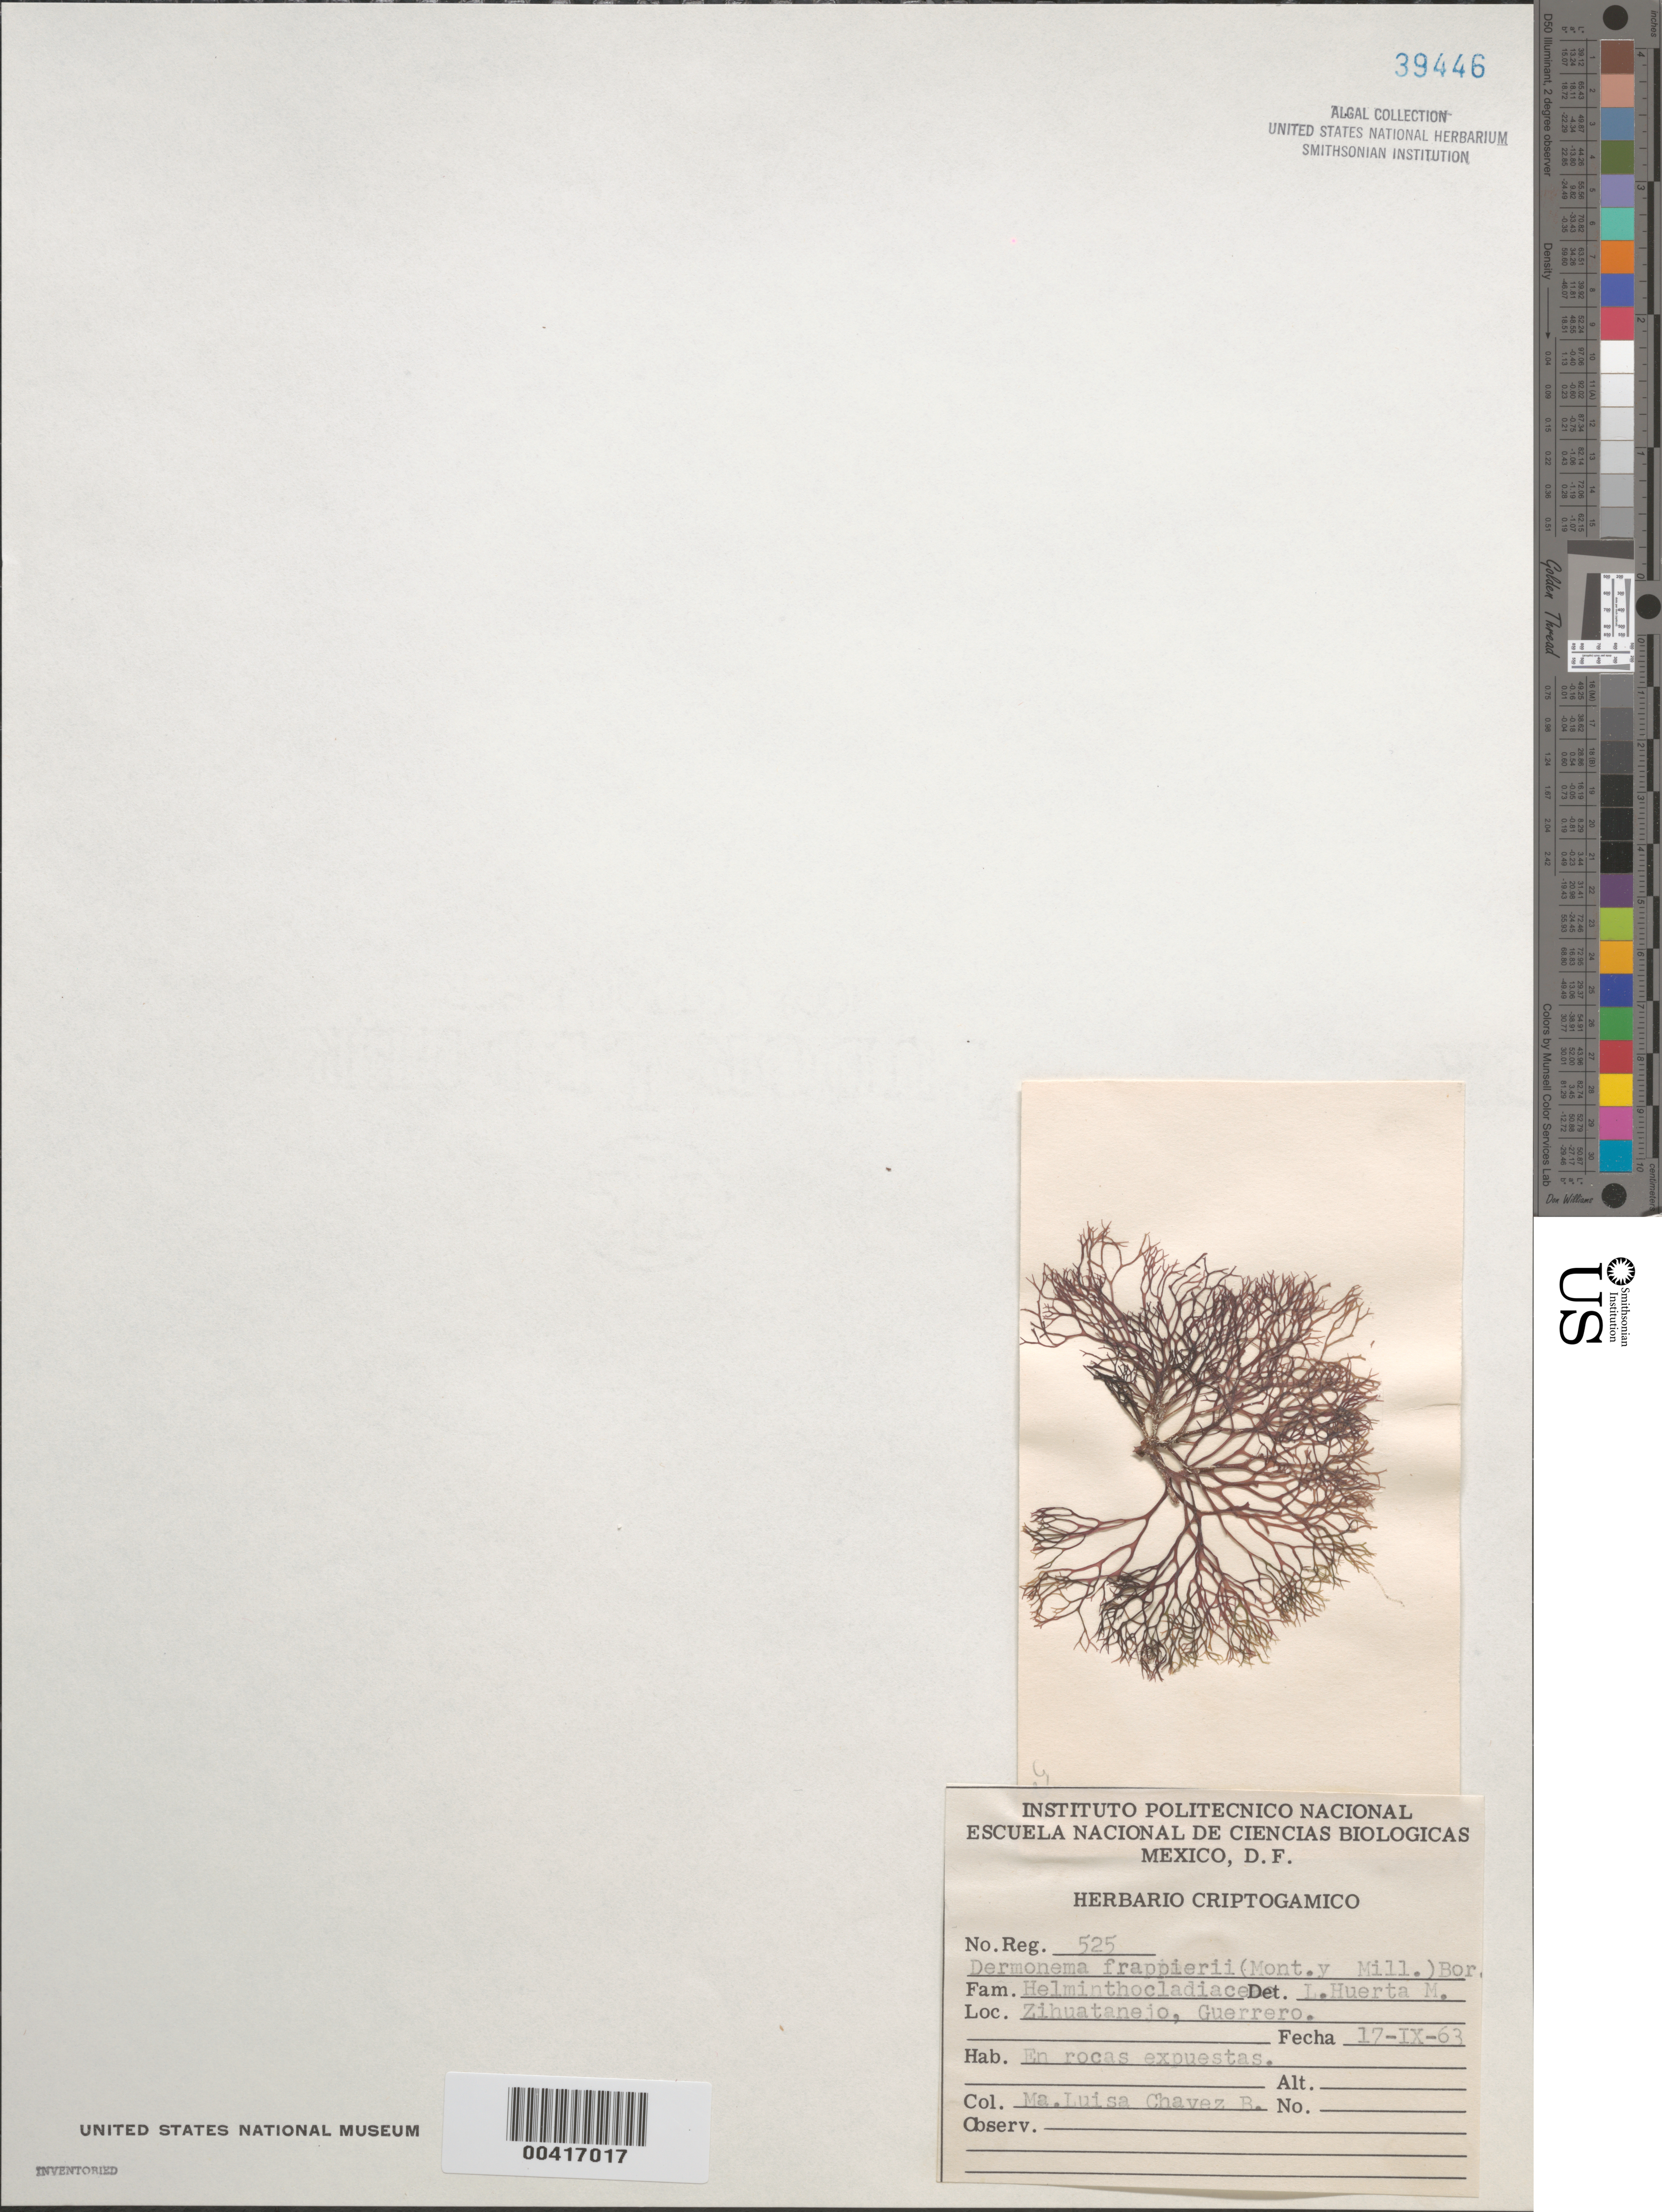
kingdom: Plantae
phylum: Rhodophyta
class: Florideophyceae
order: Nemaliales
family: Liagoraceae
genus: Dermonema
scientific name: Dermonema virens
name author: (J. Agardh) Pedroche & Ávila Ortíz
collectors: M. L. Chavez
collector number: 525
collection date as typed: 17 Sep 1963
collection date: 1963-09-17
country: Mexico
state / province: Guerrero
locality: Zihuatanejo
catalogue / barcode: US 39446